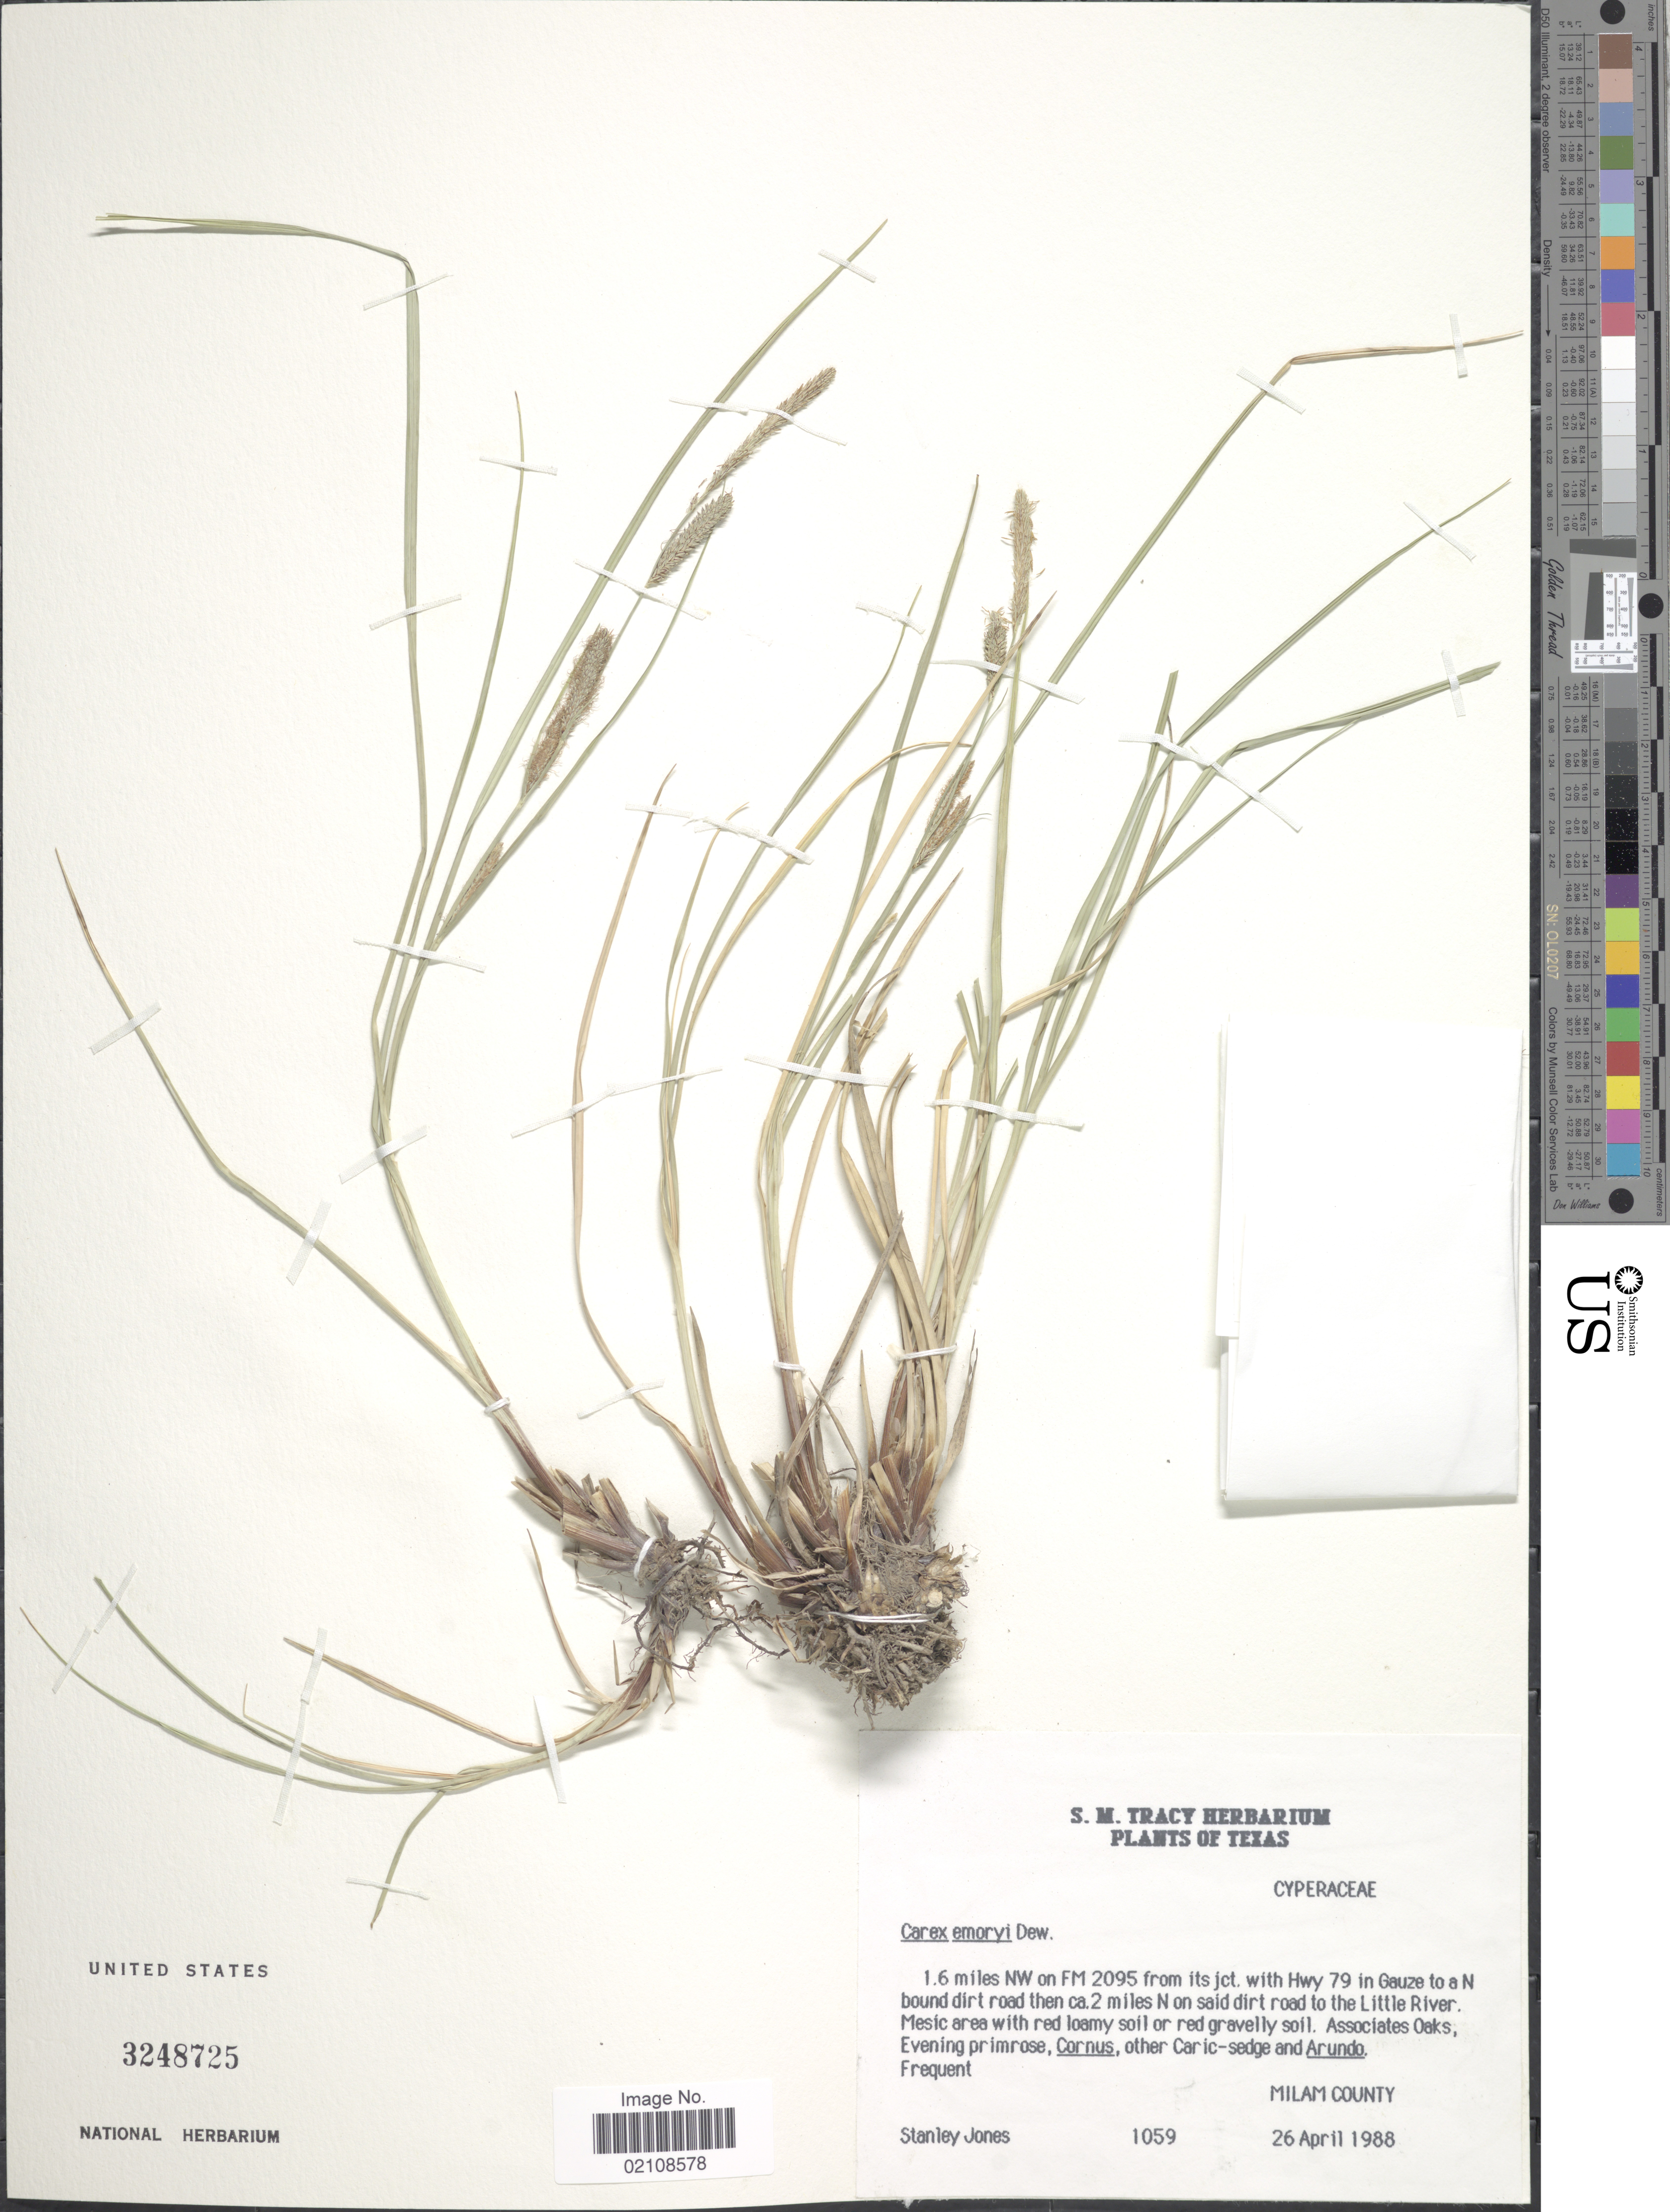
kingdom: Plantae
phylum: Tracheophyta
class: Liliopsida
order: Poales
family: Cyperaceae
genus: Carex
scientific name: Carex emoryi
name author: Dewey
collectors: S. D. Jones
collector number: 1059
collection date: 1988-04-26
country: United States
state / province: Texas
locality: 1.6 miles NW on FM 2095 from its jct. with Hwy 79 in Gauze to a N bound dirt road then ca. 2 miles N on said dirt road to the Little River. Milam County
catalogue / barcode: US 3248725